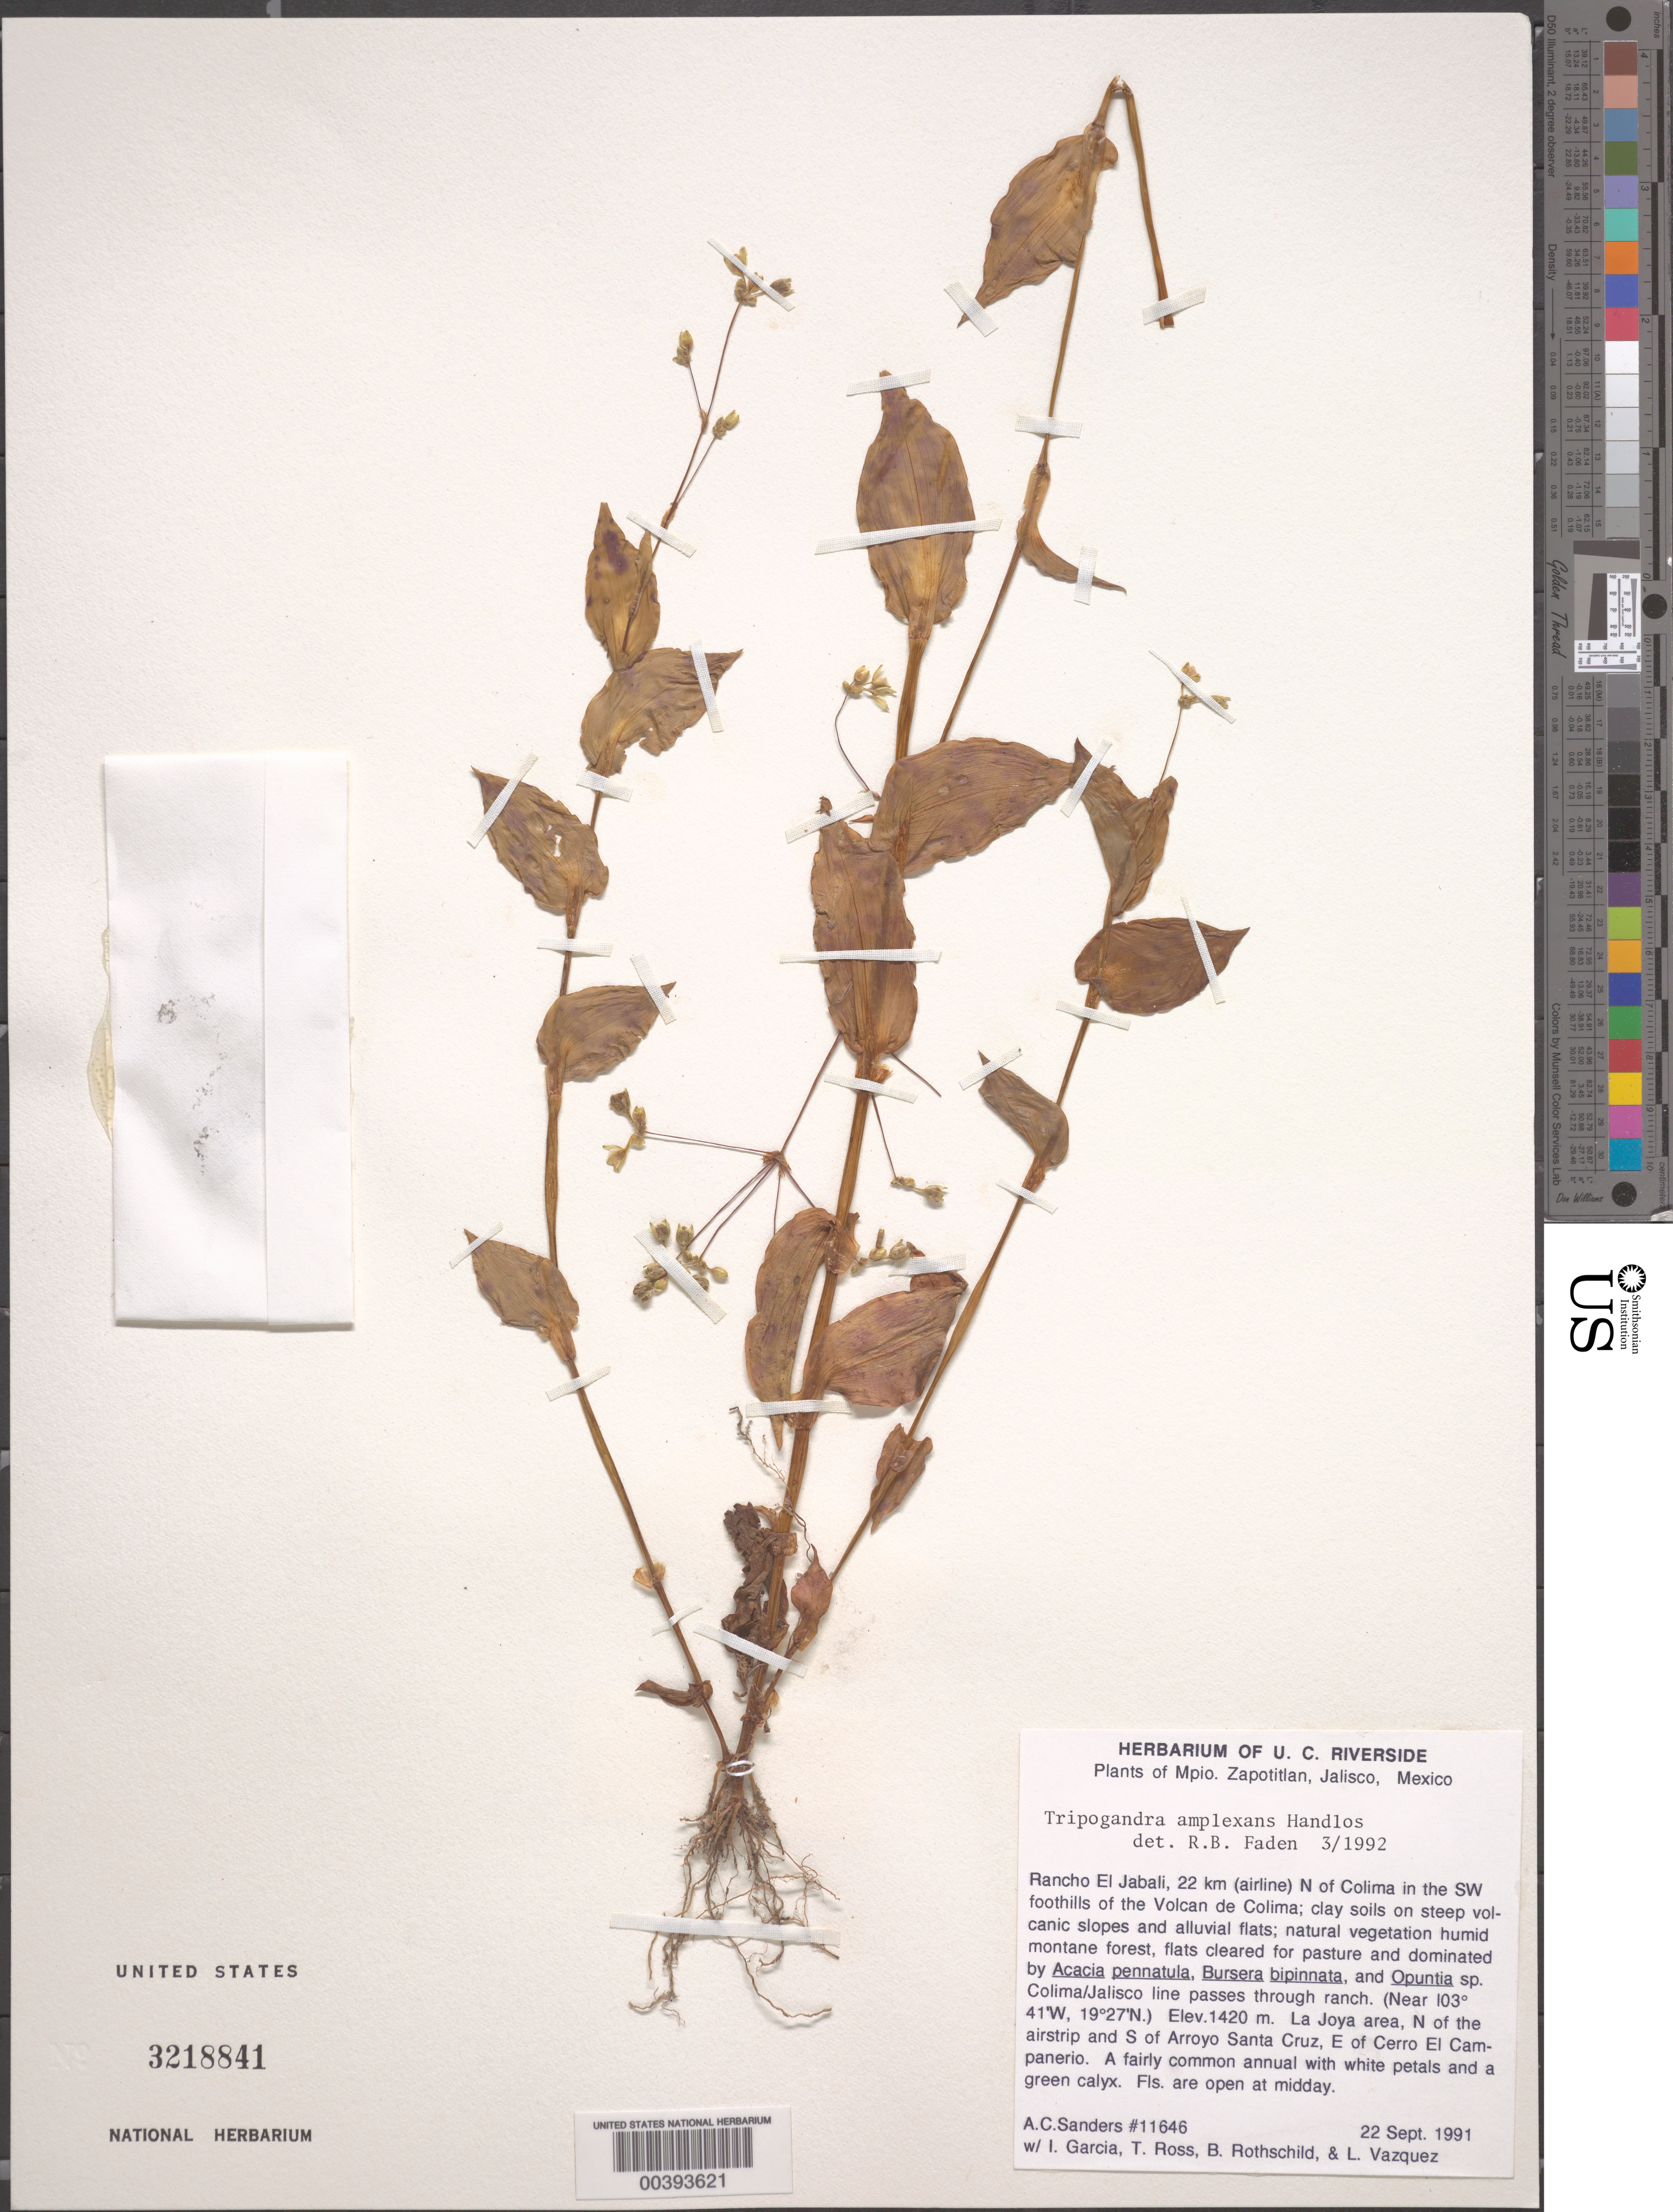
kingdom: Plantae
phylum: Tracheophyta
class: Liliopsida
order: Commelinales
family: Commelinaceae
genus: Tripogandra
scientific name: Tripogandra amplexans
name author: Handlos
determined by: Faden, Robert B., (US), Smithsonian Institution - National Museum of Natural History (UNITED STATES)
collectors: A. Sanders, L. Vazquez, I. Garcia, T. Ross & B. Rothschild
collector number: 11646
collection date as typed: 22 Sep 1991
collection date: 1991-09-22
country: Mexico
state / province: Jalisco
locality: Rancho El Jabali, N of Colima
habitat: Humid montane forest, flats cleared for pasture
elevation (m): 1420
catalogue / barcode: US 3218841